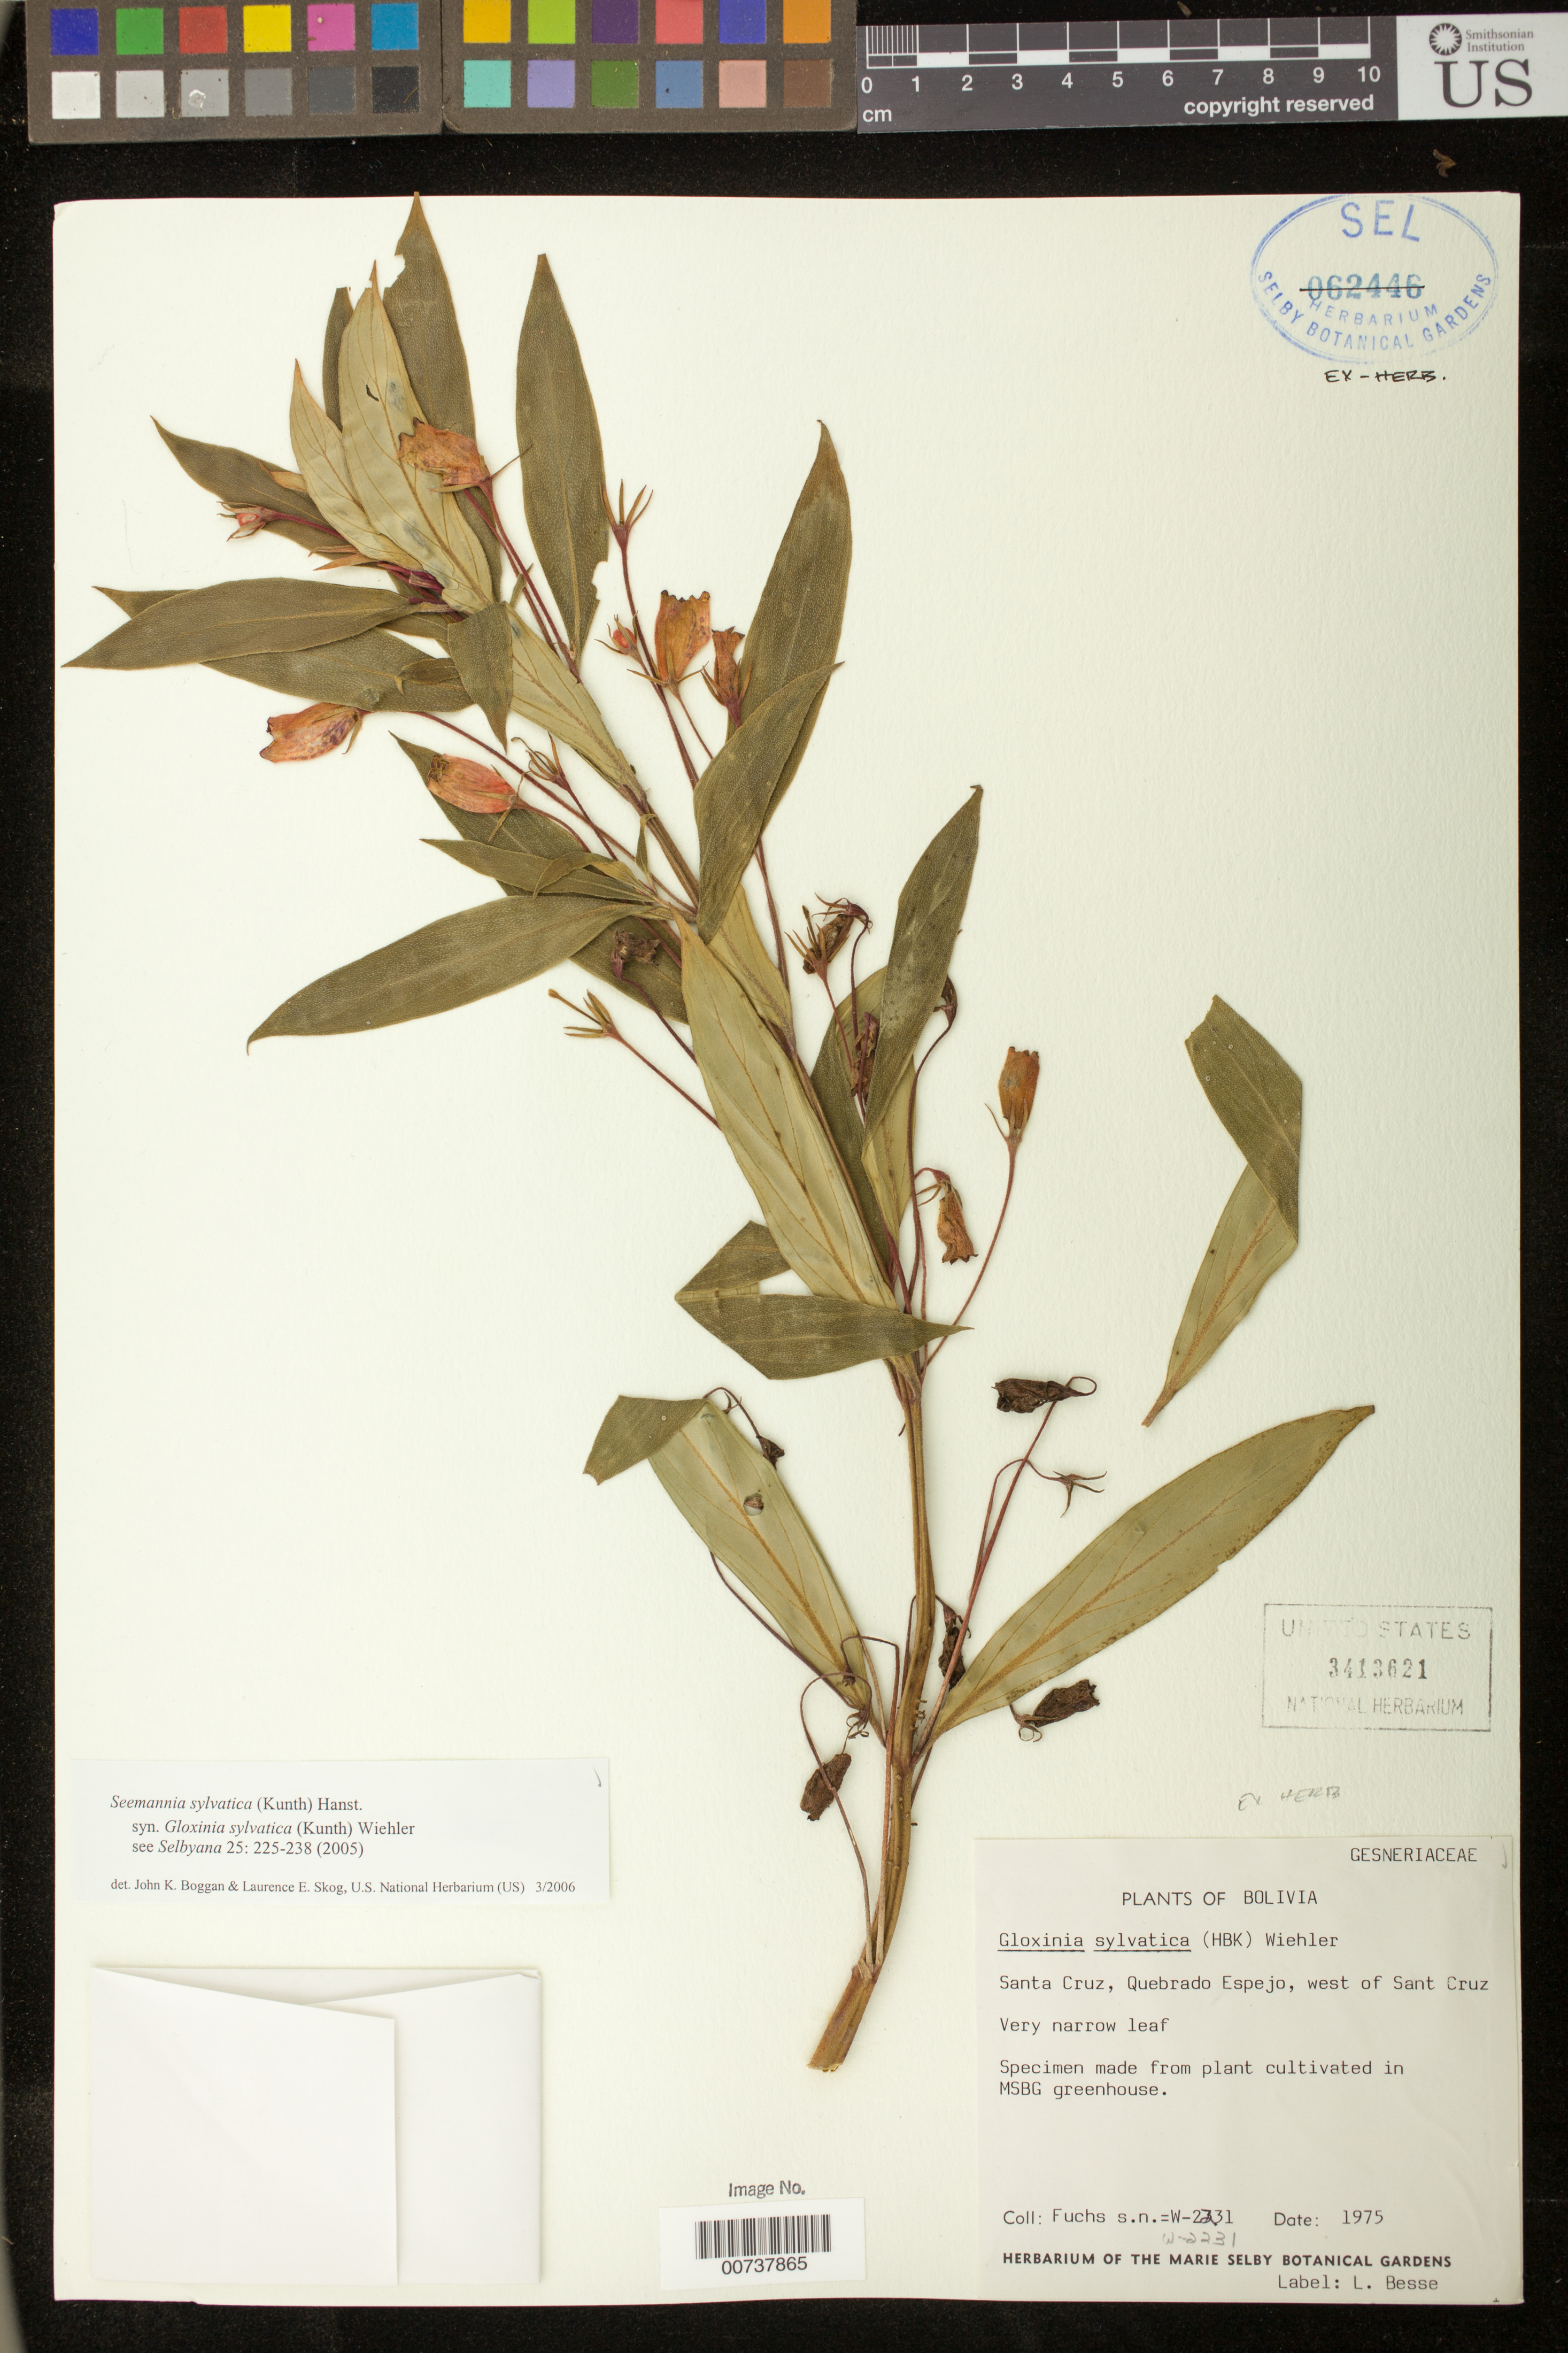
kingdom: Plantae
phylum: Tracheophyta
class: Magnoliopsida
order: Lamiales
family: Gesneriaceae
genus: Seemannia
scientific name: Seemannia sylvatica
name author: (Kunth) Hanst.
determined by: Boggan, J. K.; Skog, L. E.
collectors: H. J. Wiehler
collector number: s.n. [W-2231]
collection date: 1976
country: United States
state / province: Florida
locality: Marie Selby Botanical Gardens greenhouses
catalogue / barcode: US 3413621